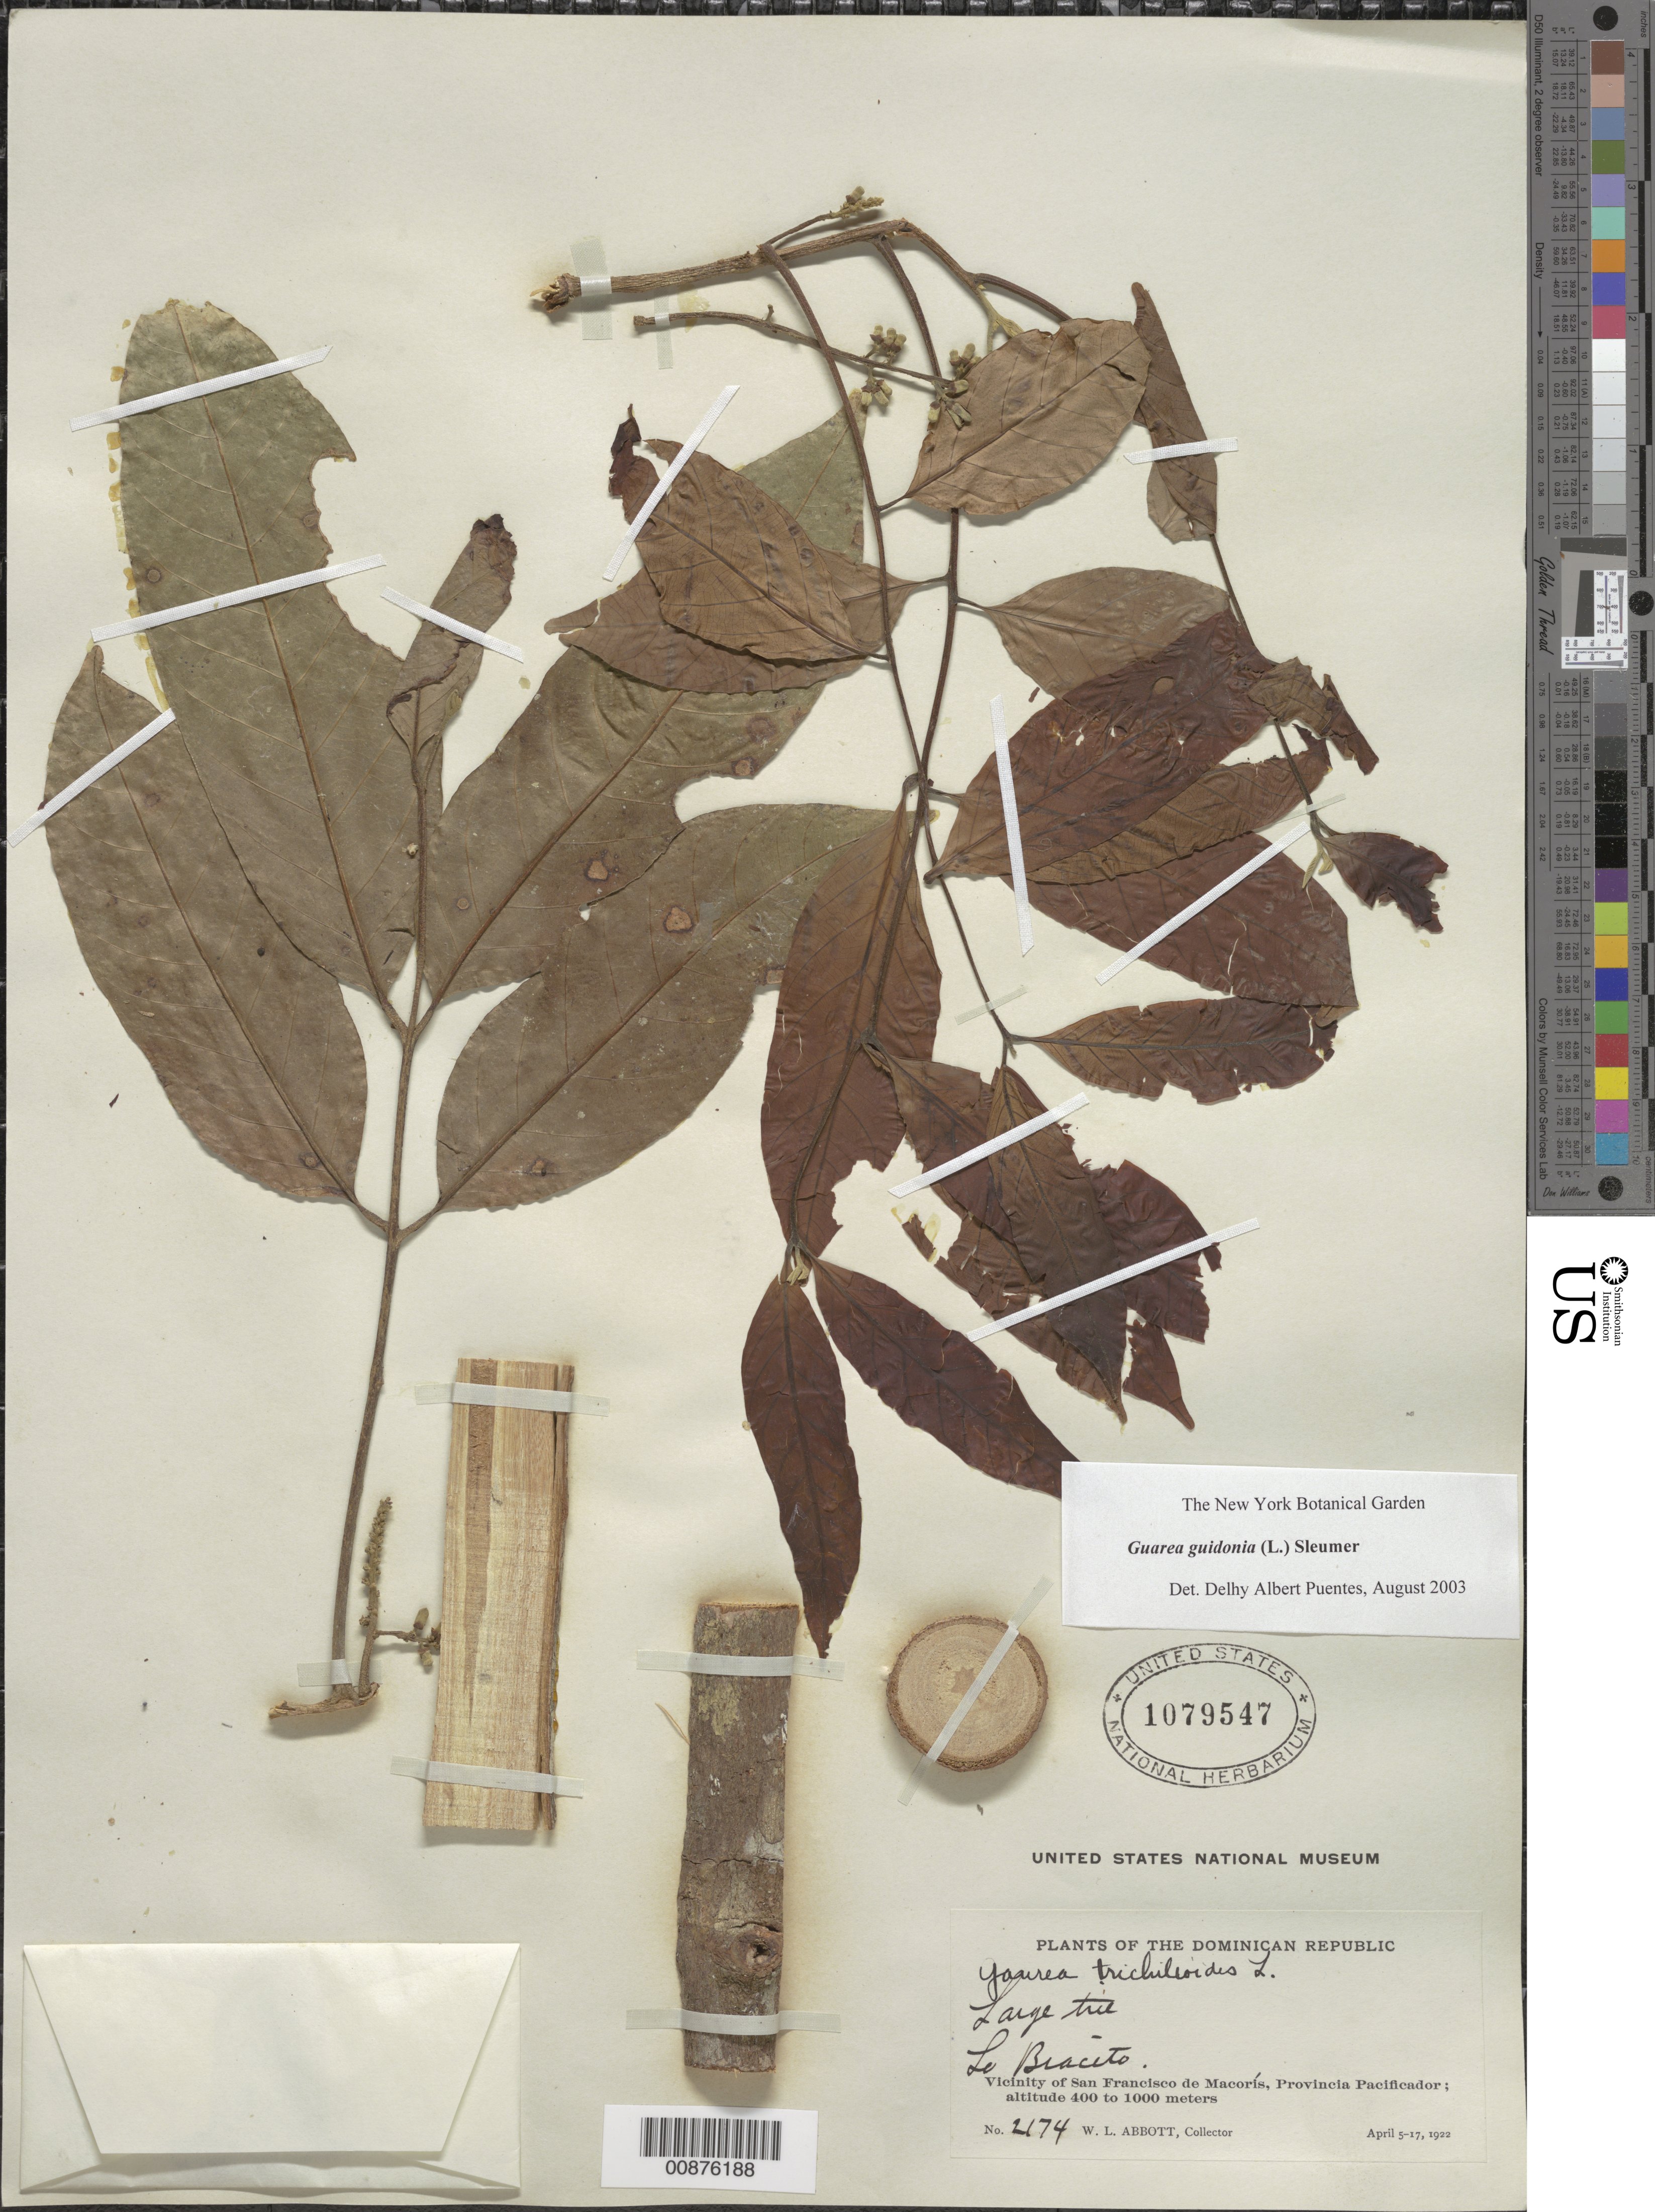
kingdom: Plantae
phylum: Tracheophyta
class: Magnoliopsida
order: Sapindales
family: Meliaceae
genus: Guarea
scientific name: Guarea guidonia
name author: (L.) Sleumer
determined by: Puentes, D. A.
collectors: W. L. Abbott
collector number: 2174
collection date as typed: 05 Apr 1922 to 17 Apr 1922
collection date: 1922-04-05/1922-04-17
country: Dominican Republic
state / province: Duarte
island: Hispaniola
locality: Vicinity of San Francisco de Macorís, Lo Biacito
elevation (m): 400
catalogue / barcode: US 1079547